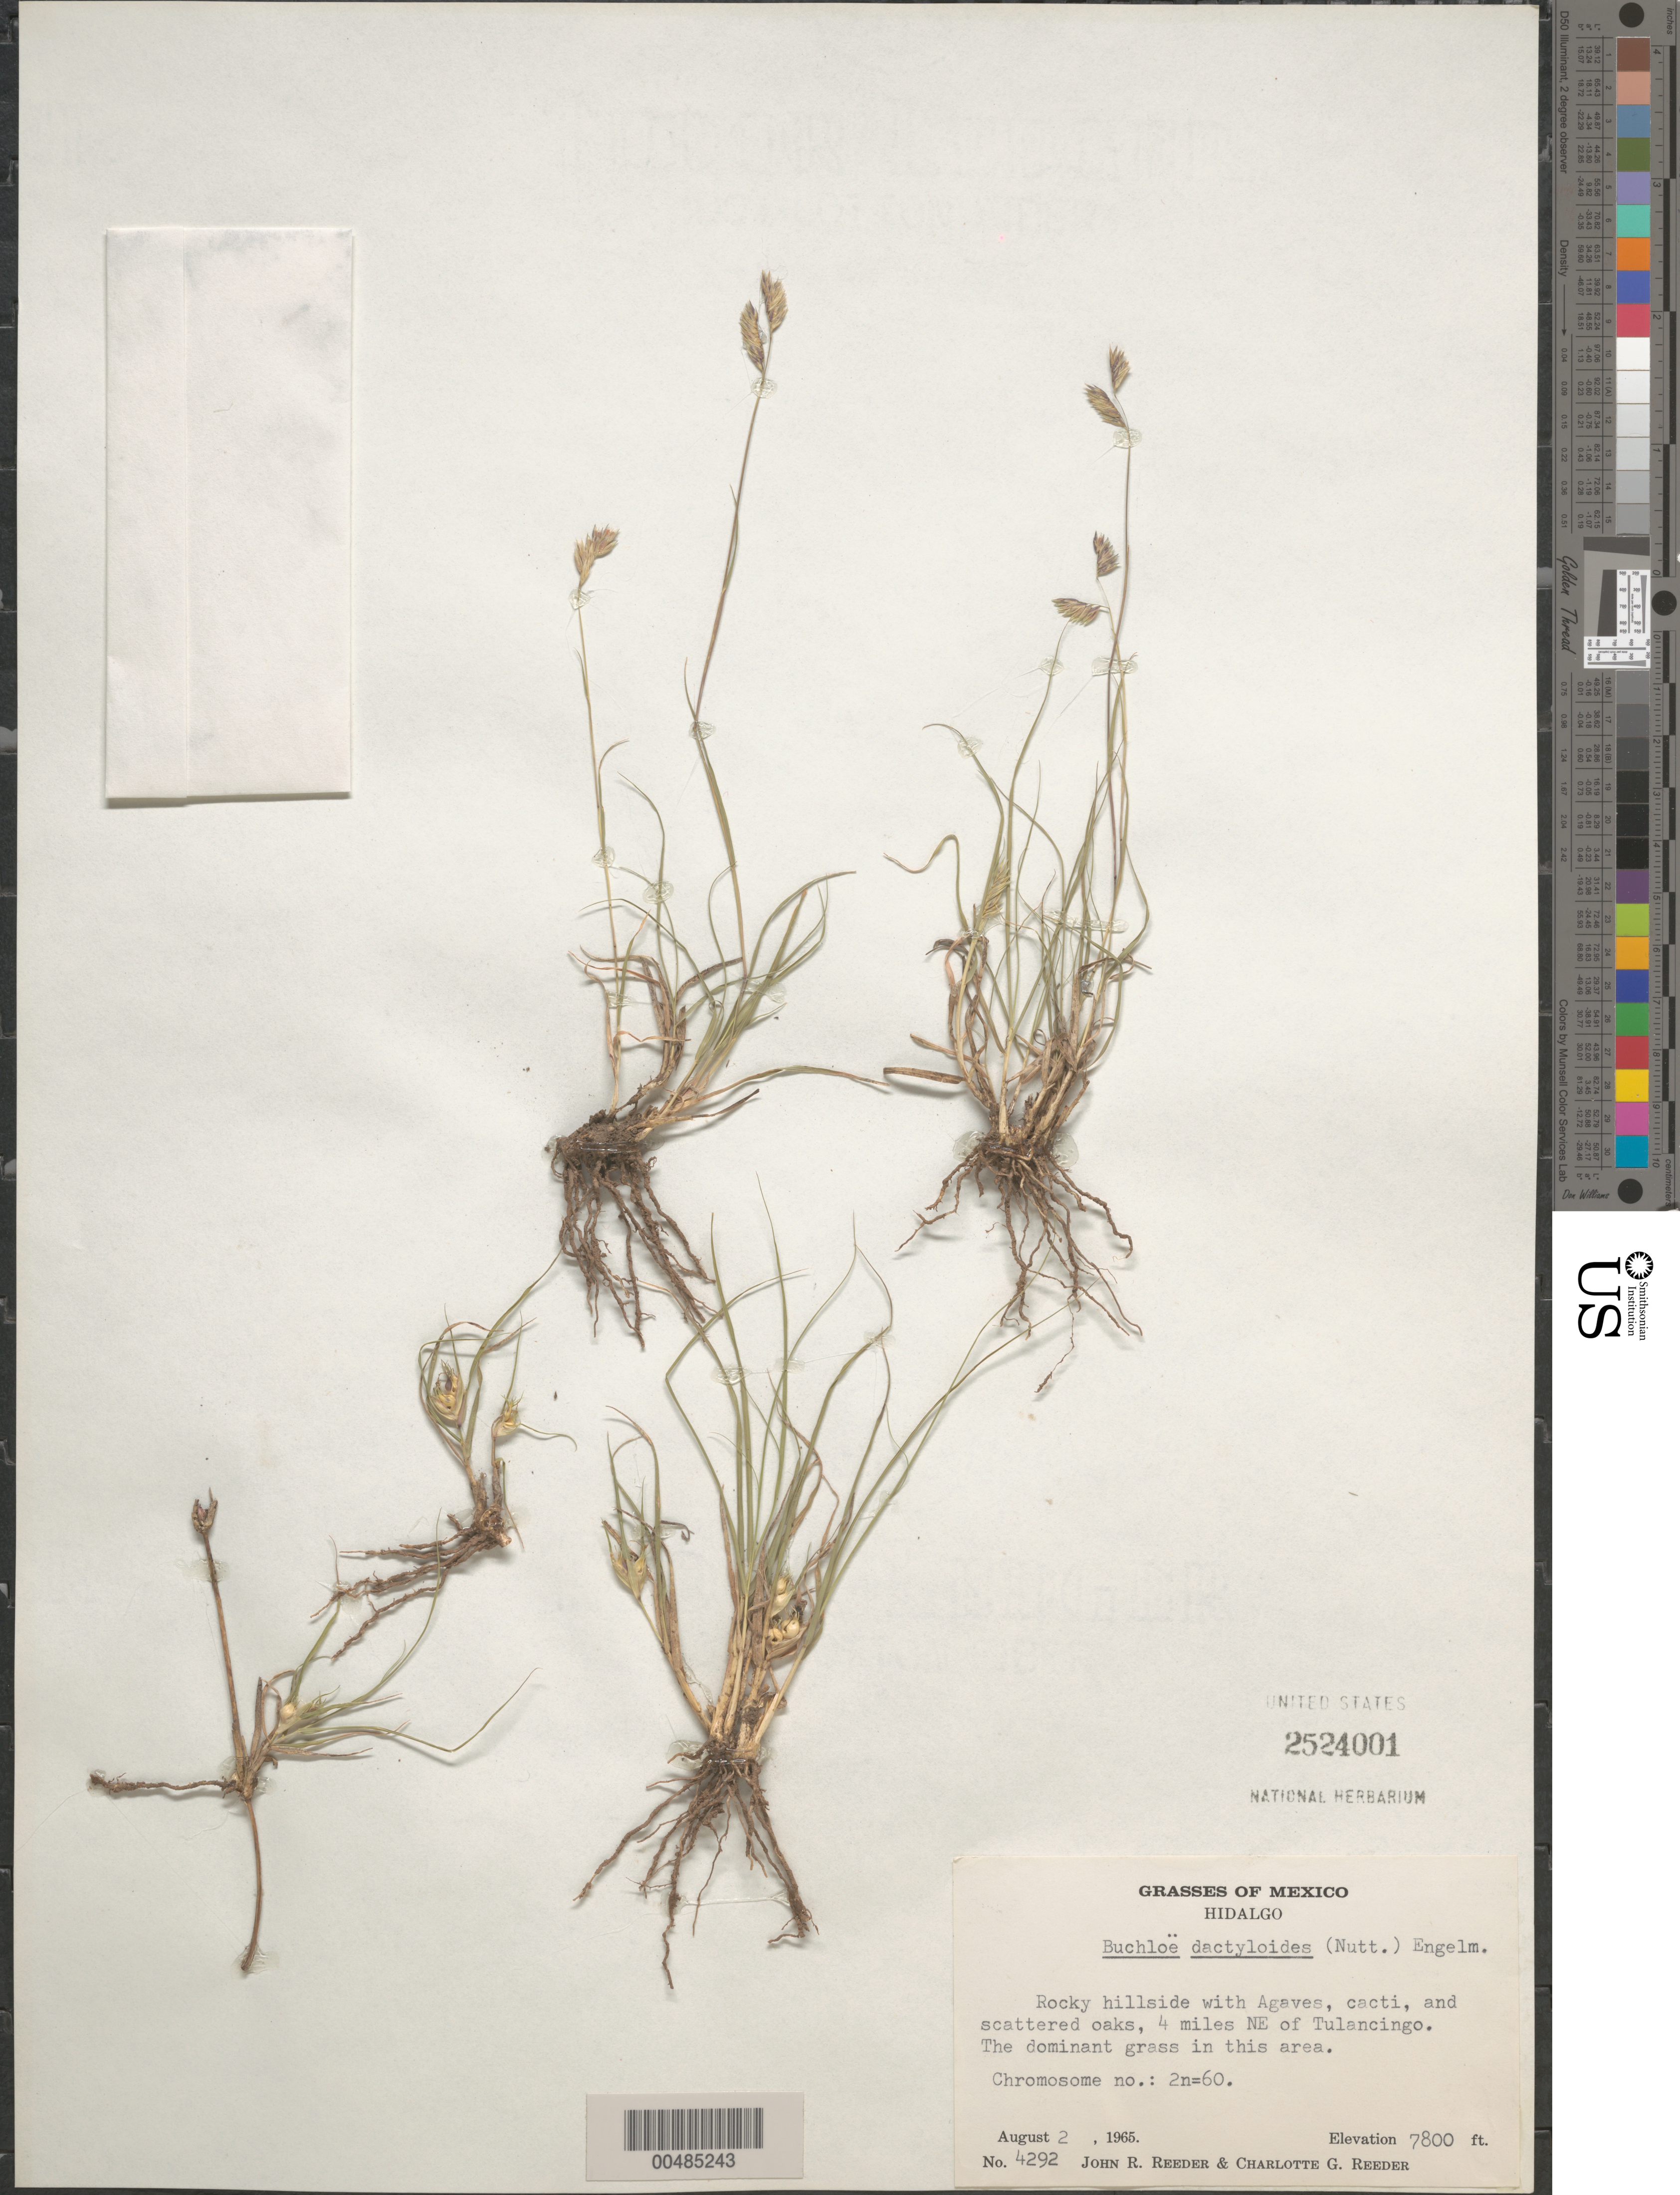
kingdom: Plantae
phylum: Tracheophyta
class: Liliopsida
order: Poales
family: Poaceae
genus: Buchloe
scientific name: Buchloe dactyloides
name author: (Nutt.) Engelm.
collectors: J. R. Reeder & C. G. Reeder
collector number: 4292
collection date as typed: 2 Aug 1965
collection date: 1965-08-02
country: Mexico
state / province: Hidalgo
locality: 4 mi NE of Tulancingo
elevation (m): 2377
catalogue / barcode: US 2524001